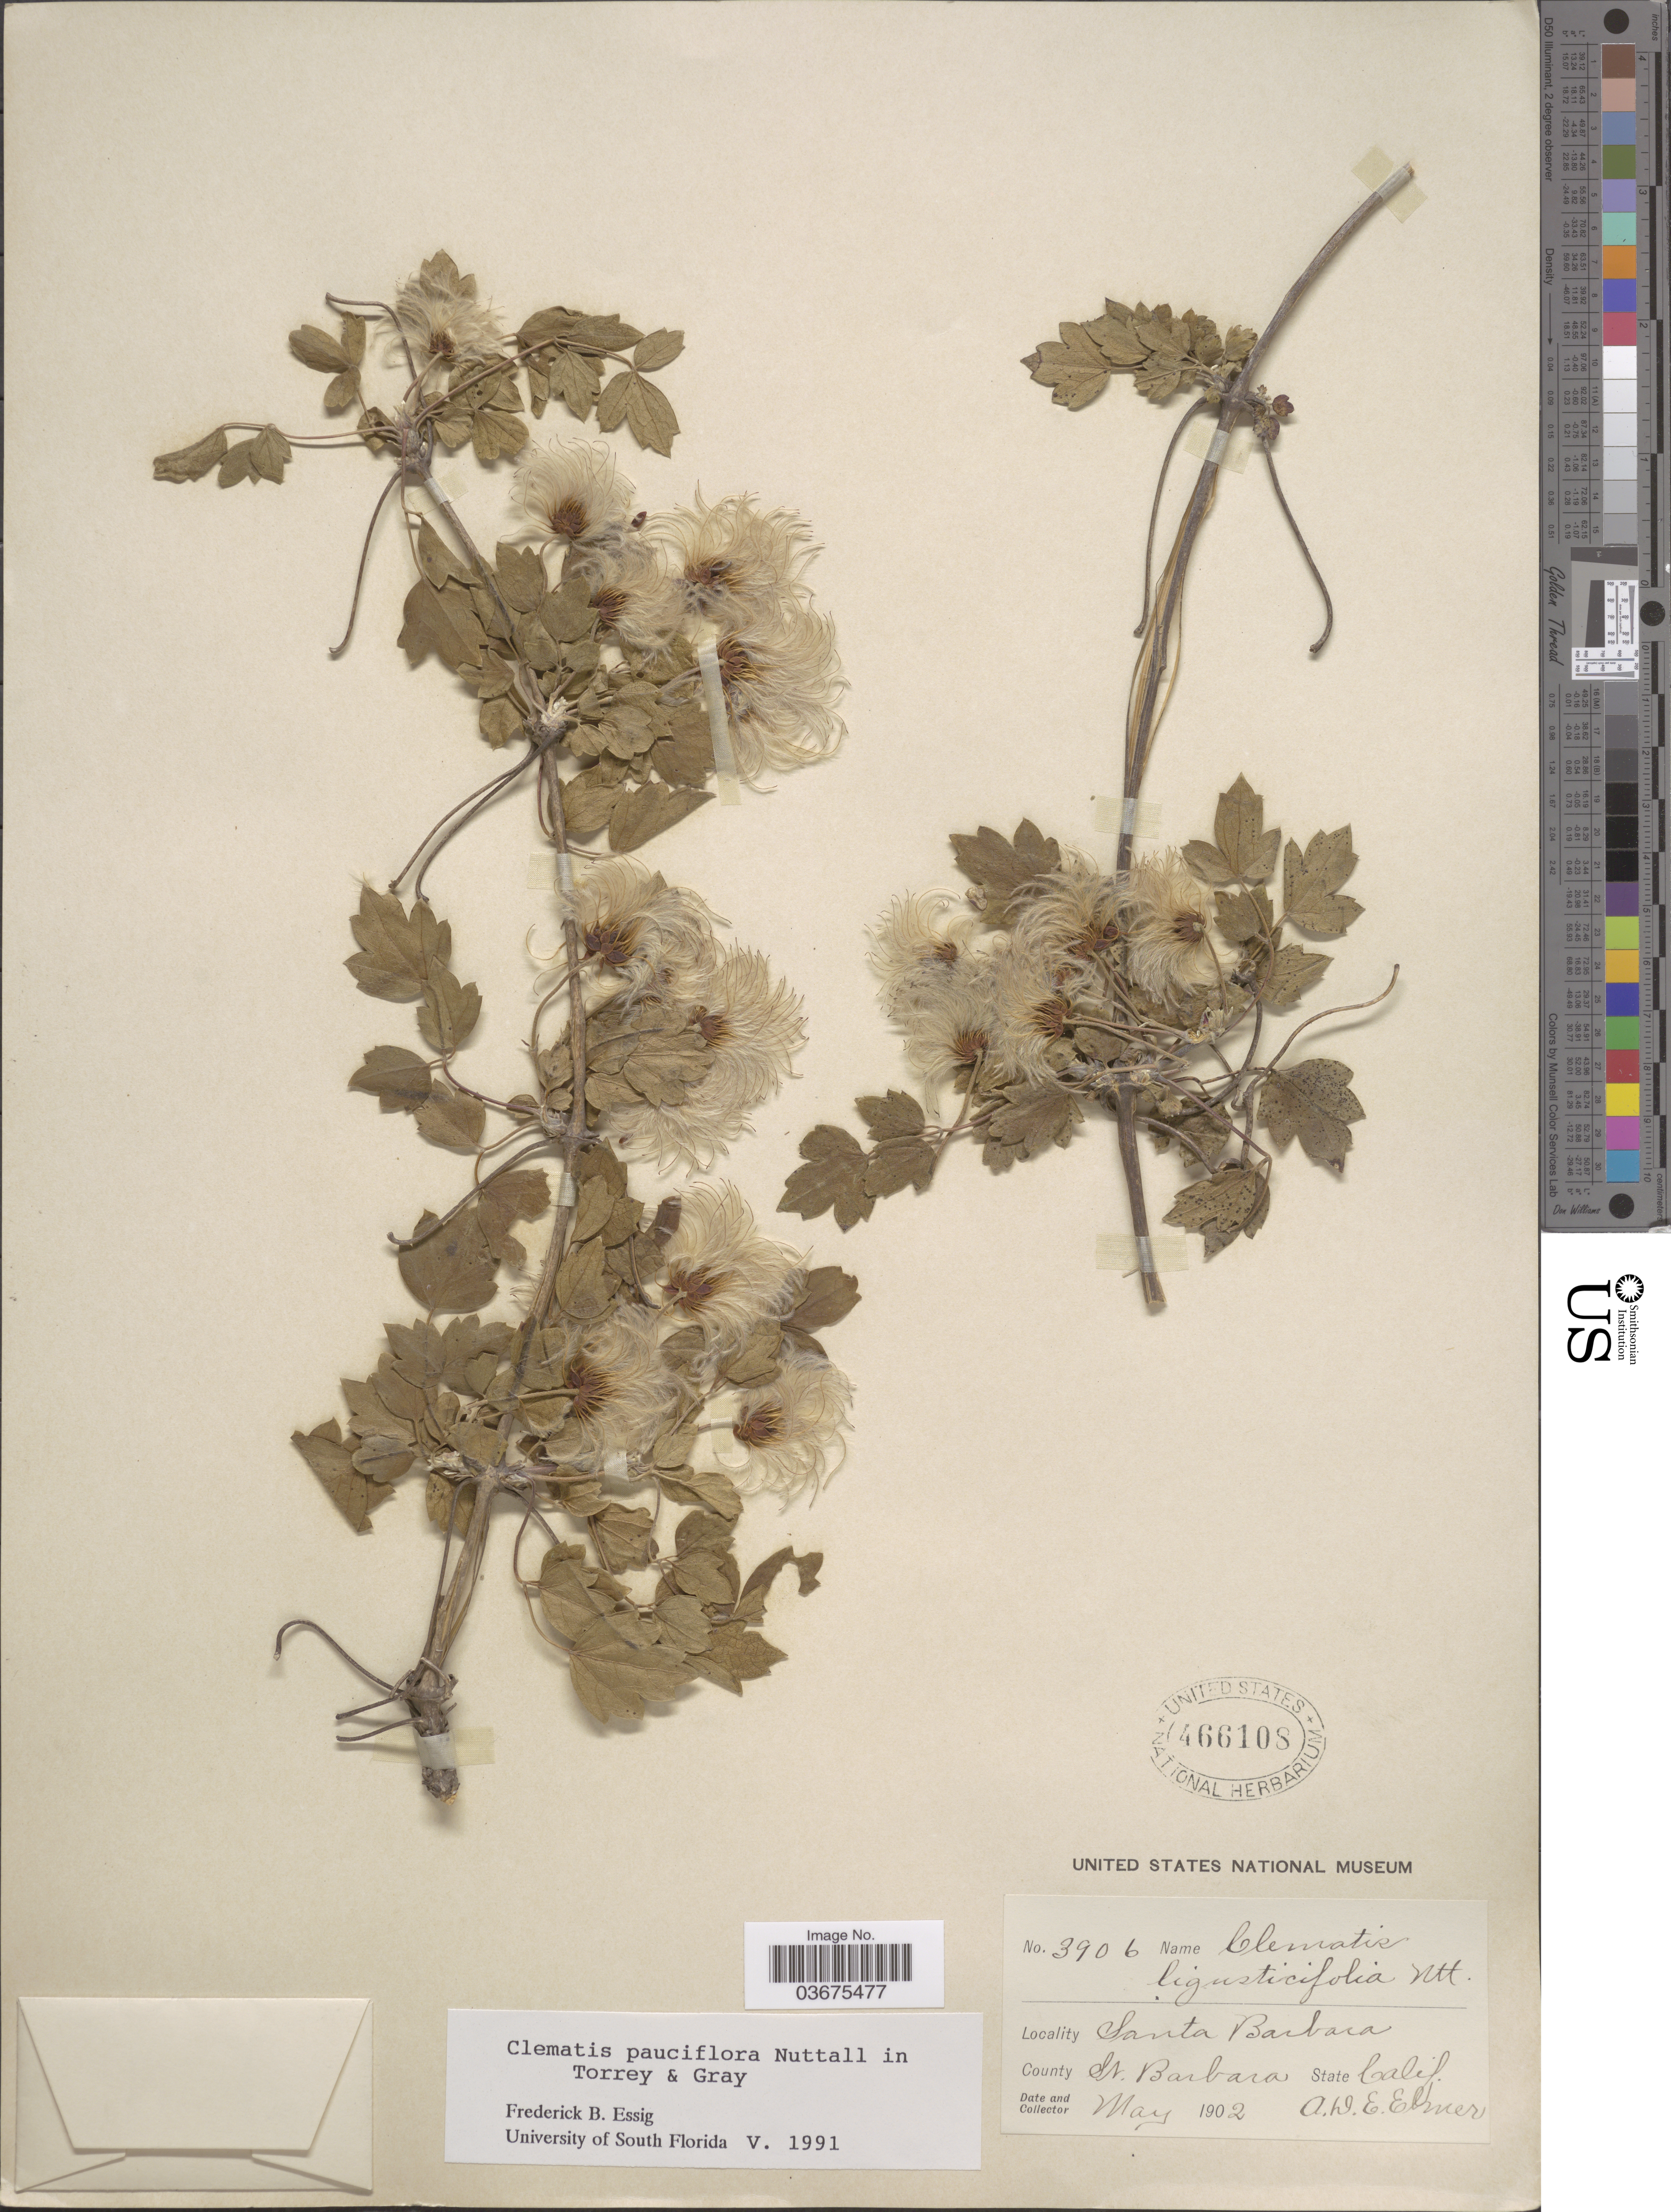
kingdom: Plantae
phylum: Tracheophyta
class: Magnoliopsida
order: Ranunculales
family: Ranunculaceae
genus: Clematis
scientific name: Clematis pauciflora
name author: Nutt. ex Torr. & A. Gray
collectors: A. D. E. Elmer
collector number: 3906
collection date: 1902-05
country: United States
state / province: California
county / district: Santa Barbara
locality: Santa Barbara. County St. Barbara.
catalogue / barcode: US 466108